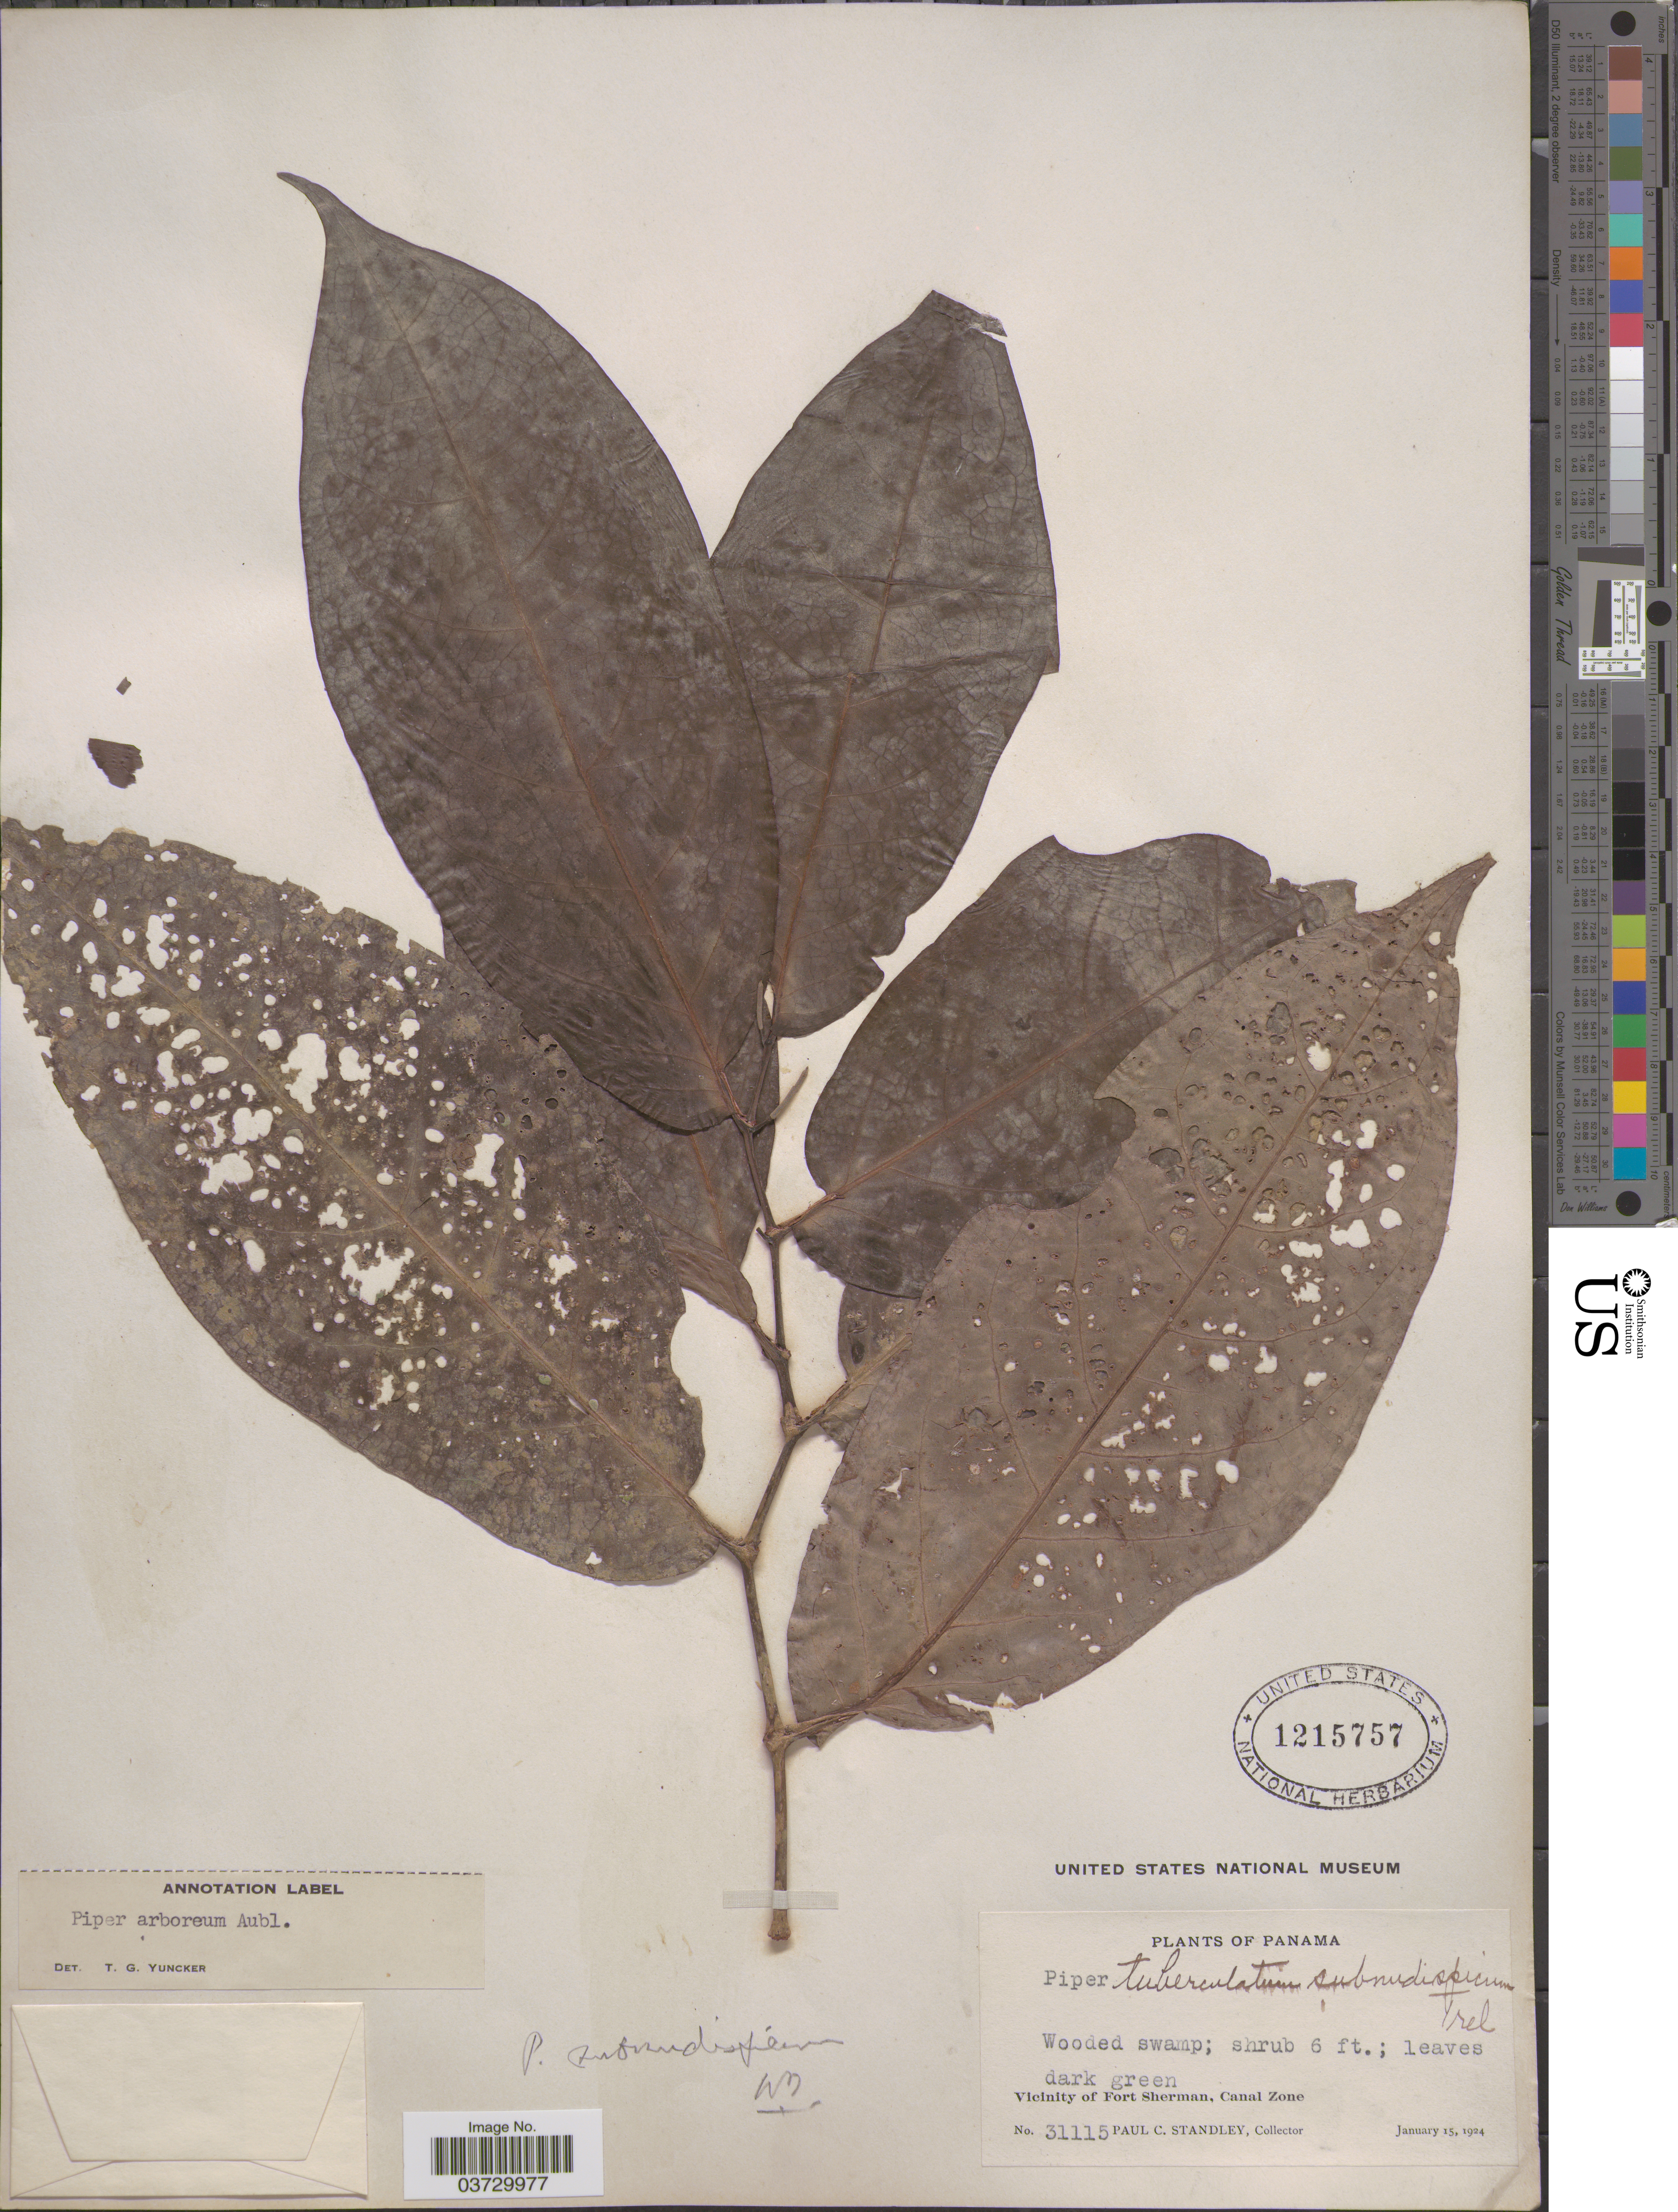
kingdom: Plantae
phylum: Tracheophyta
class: Magnoliopsida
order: Piperales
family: Piperaceae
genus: Piper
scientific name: Piper arboreum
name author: Aubl.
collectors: P. C. Standley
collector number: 31115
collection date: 1924-01-15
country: Panama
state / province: Colón / Panamá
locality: Vicinity of Fort Sherman, Canal Zone.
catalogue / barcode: US 1215757